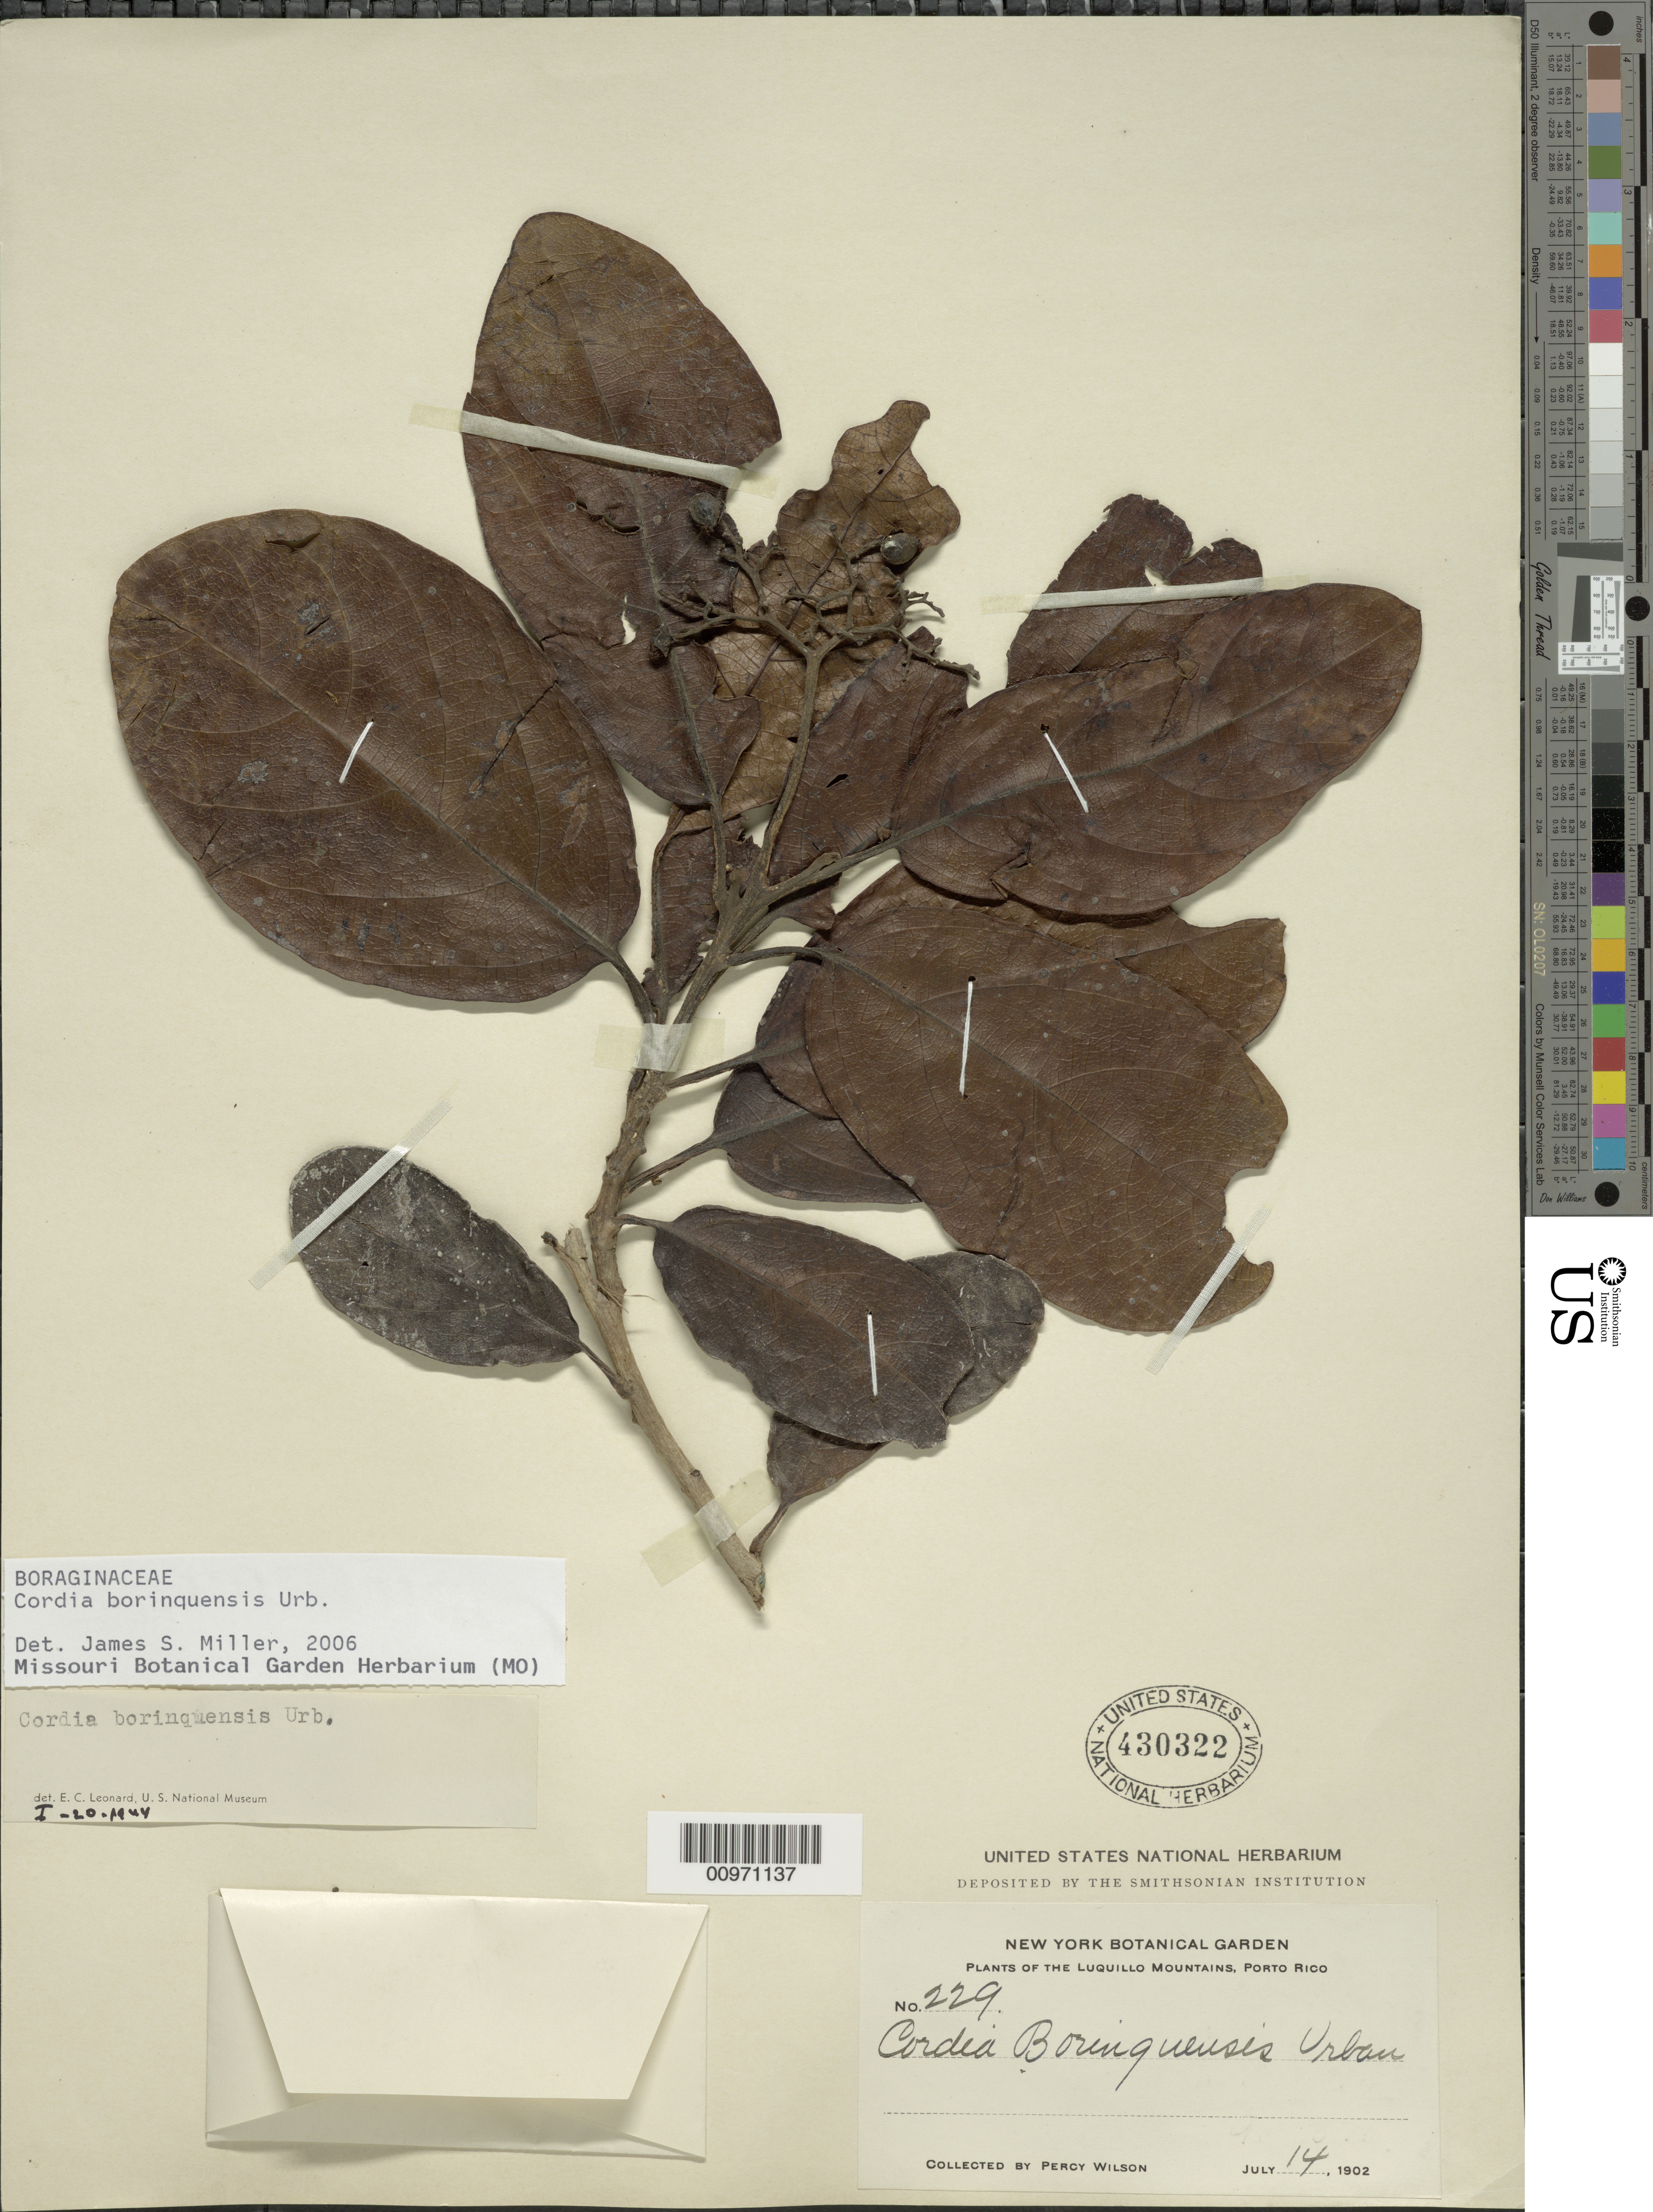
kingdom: Plantae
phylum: Tracheophyta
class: Magnoliopsida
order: Boraginales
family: Cordiaceae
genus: Cordia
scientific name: Cordia borinquensis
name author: Urb.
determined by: Miller, James S., (MO), Missouri Botanical Garden (UNITED STATES)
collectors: P. Wilson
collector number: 229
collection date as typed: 14 Jul 1902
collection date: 1902-07-14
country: Puerto Rico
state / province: Luquillo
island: Puerto Rico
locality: Luquillo Mountains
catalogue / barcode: US 430322